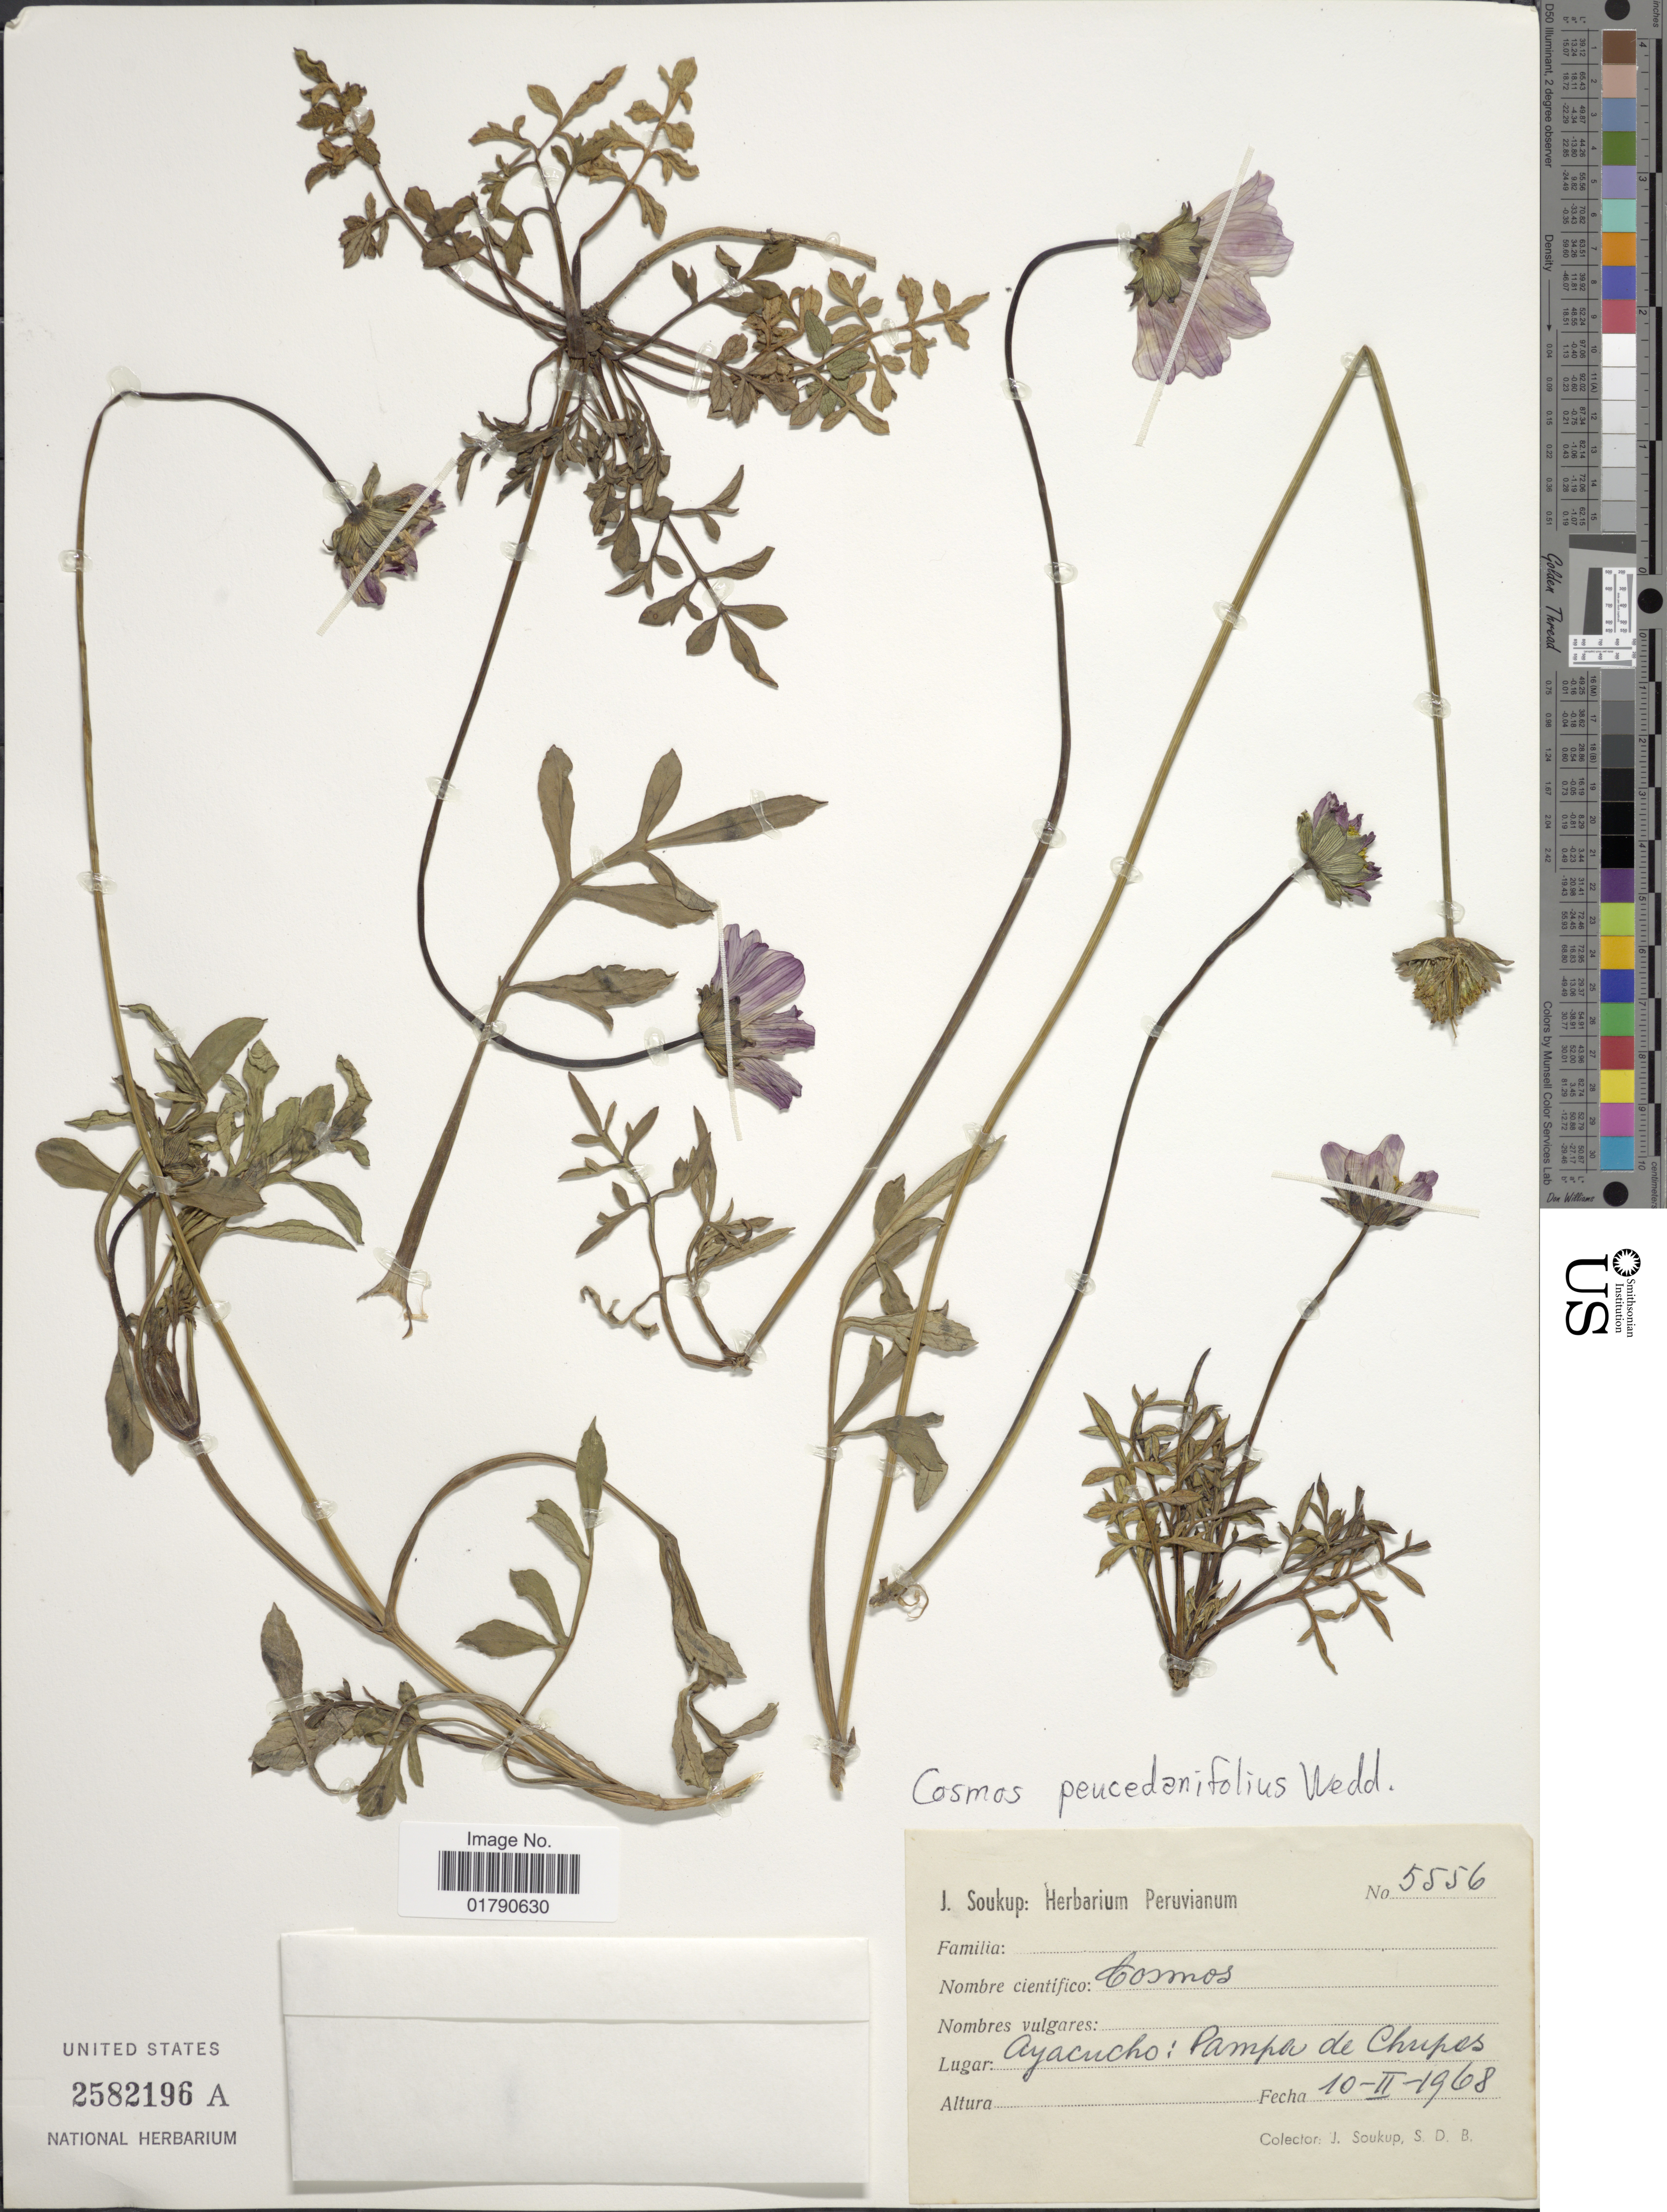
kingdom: Plantae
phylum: Tracheophyta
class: Magnoliopsida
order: Asterales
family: Asteraceae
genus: Cosmos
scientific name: Cosmos peucedanifolius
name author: Wedd.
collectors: J. Soukup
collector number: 5556*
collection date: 1968-02-10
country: Peru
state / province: Ayacucho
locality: Pampa de Chupas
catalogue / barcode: US 2582196A